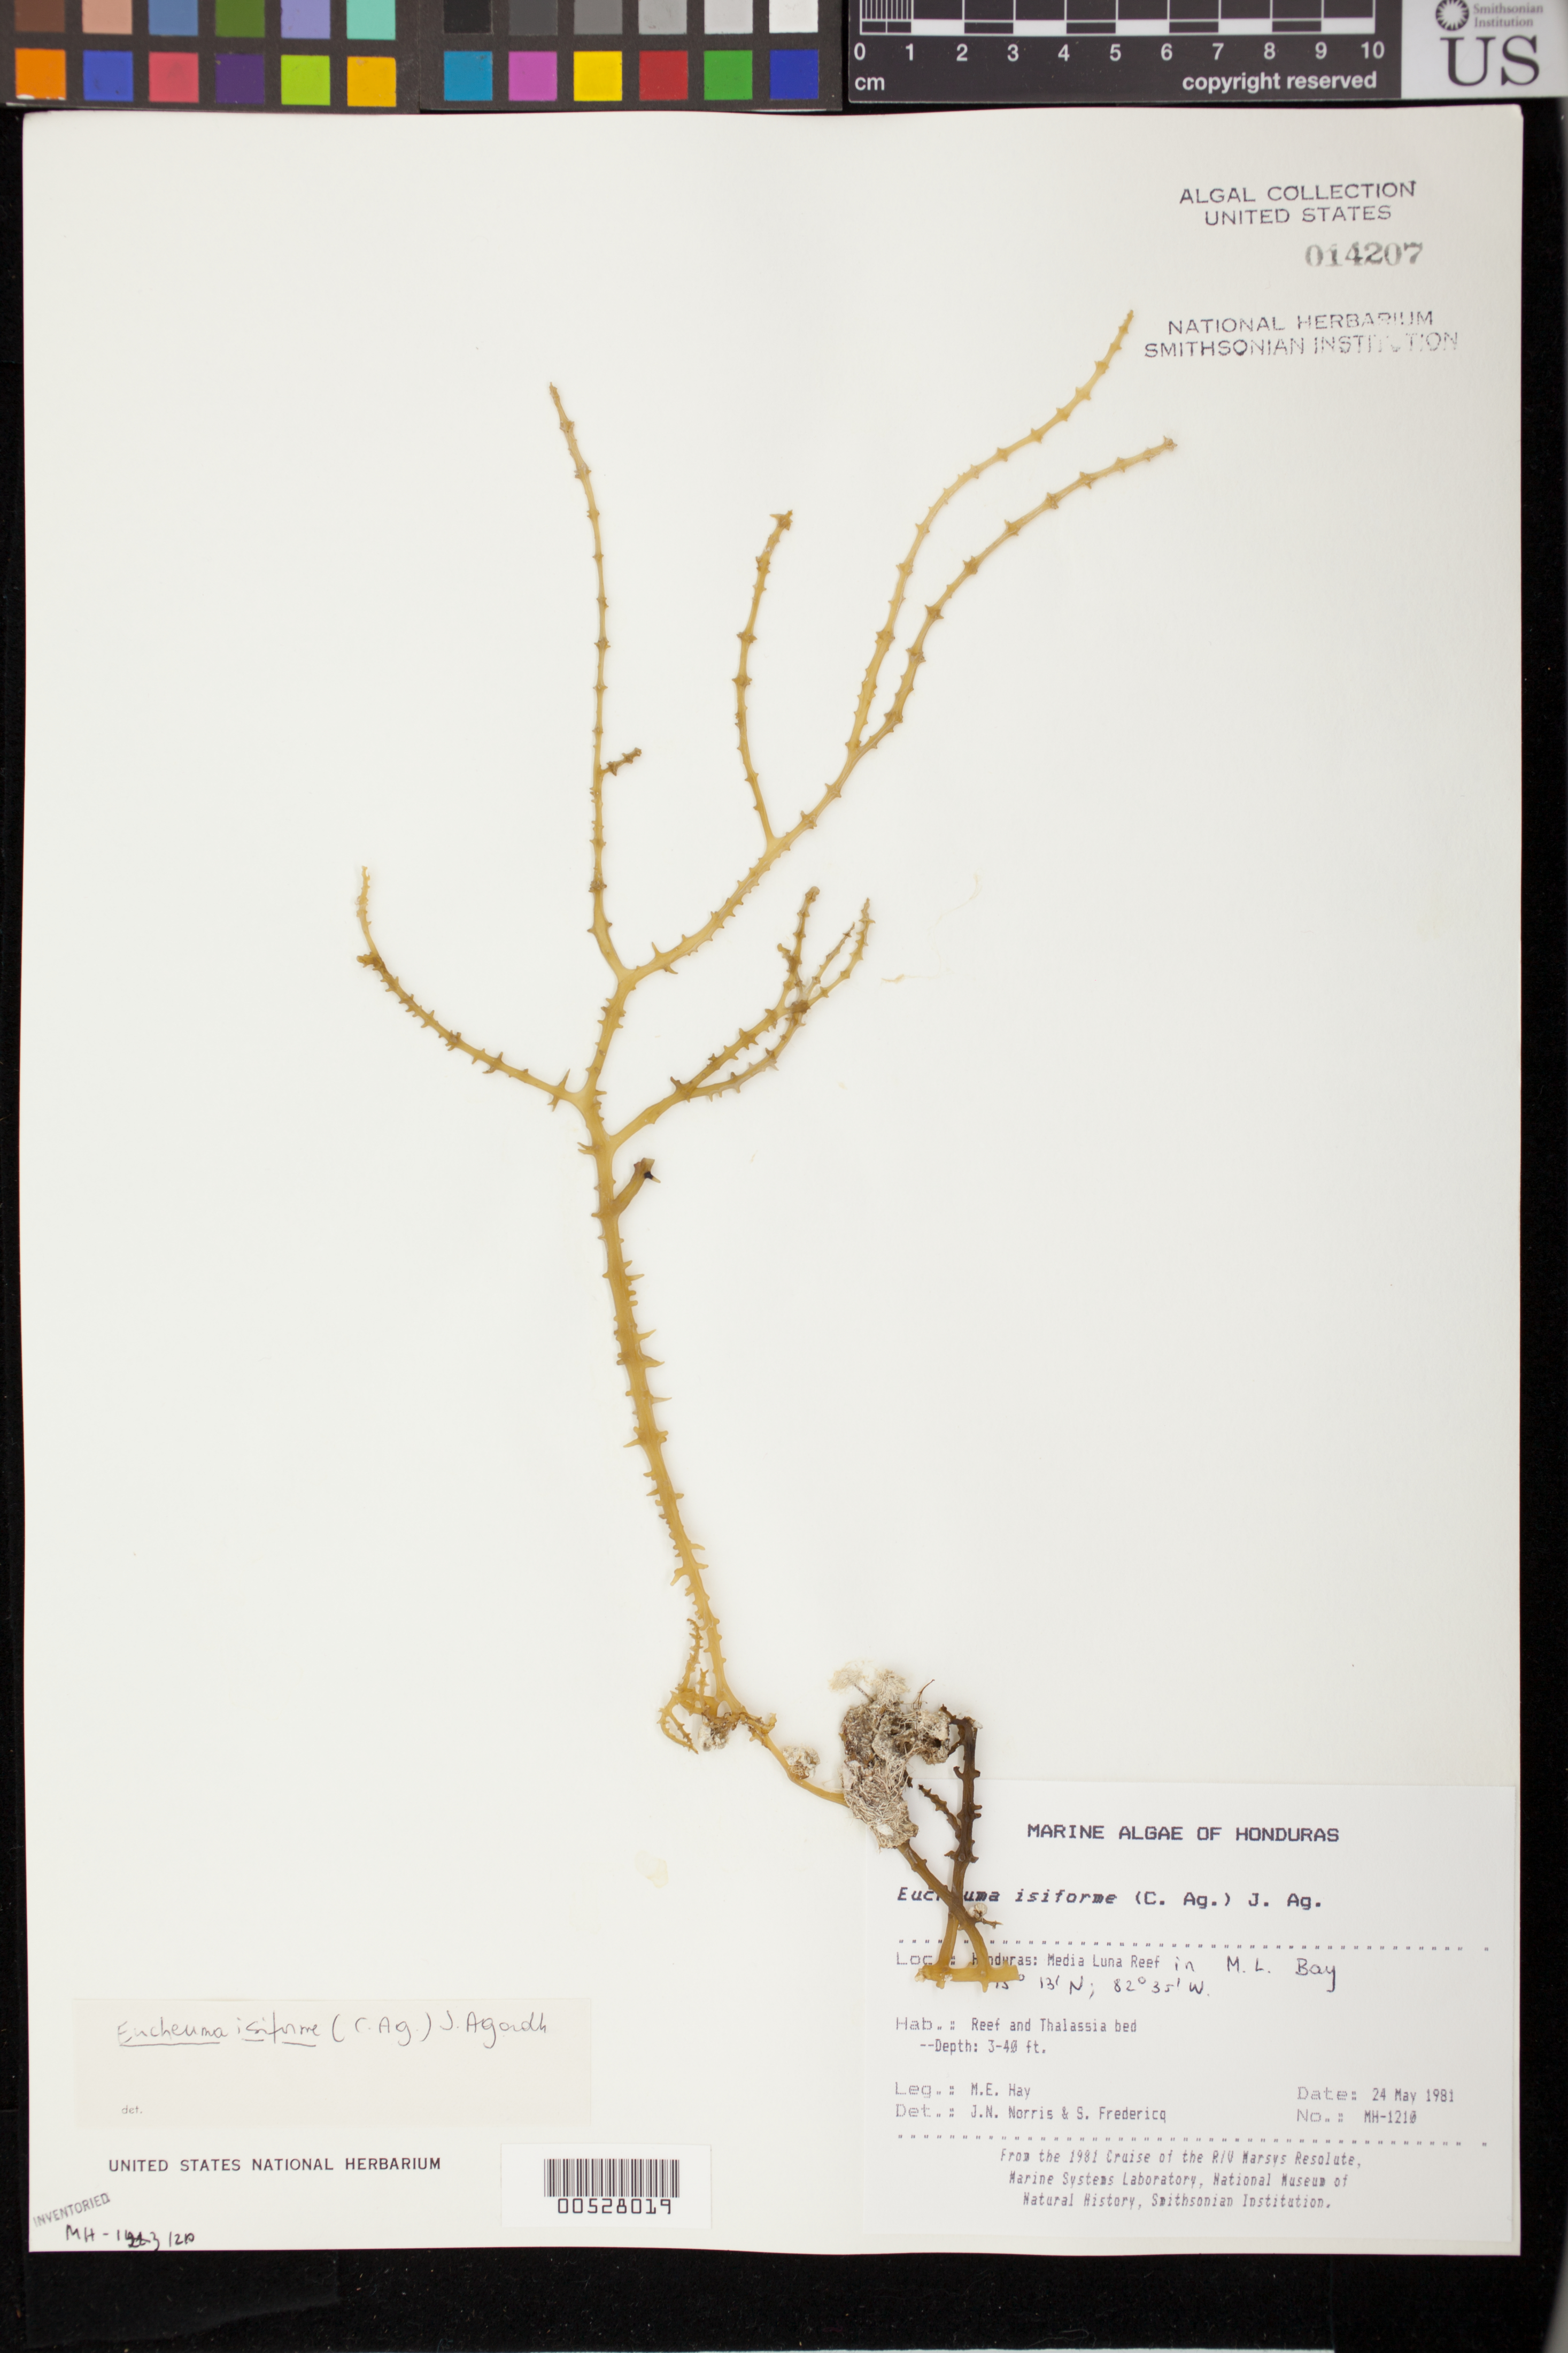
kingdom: Plantae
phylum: Rhodophyta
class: Florideophyceae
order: Gigartinales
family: Solieriaceae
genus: Eucheumatopsis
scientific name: Eucheumatopsis isiformis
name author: (C. Agardh) M.L. Núñez-Resendiz et al.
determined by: Algae name updating Project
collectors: M. E. Hay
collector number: MEH-1210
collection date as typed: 24 May 1981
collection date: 1981-05-24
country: Honduras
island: Media Luna Cay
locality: Media Luna Reef, Media Luna Bay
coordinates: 15 13' N, 82 35' W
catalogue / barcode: US 14207